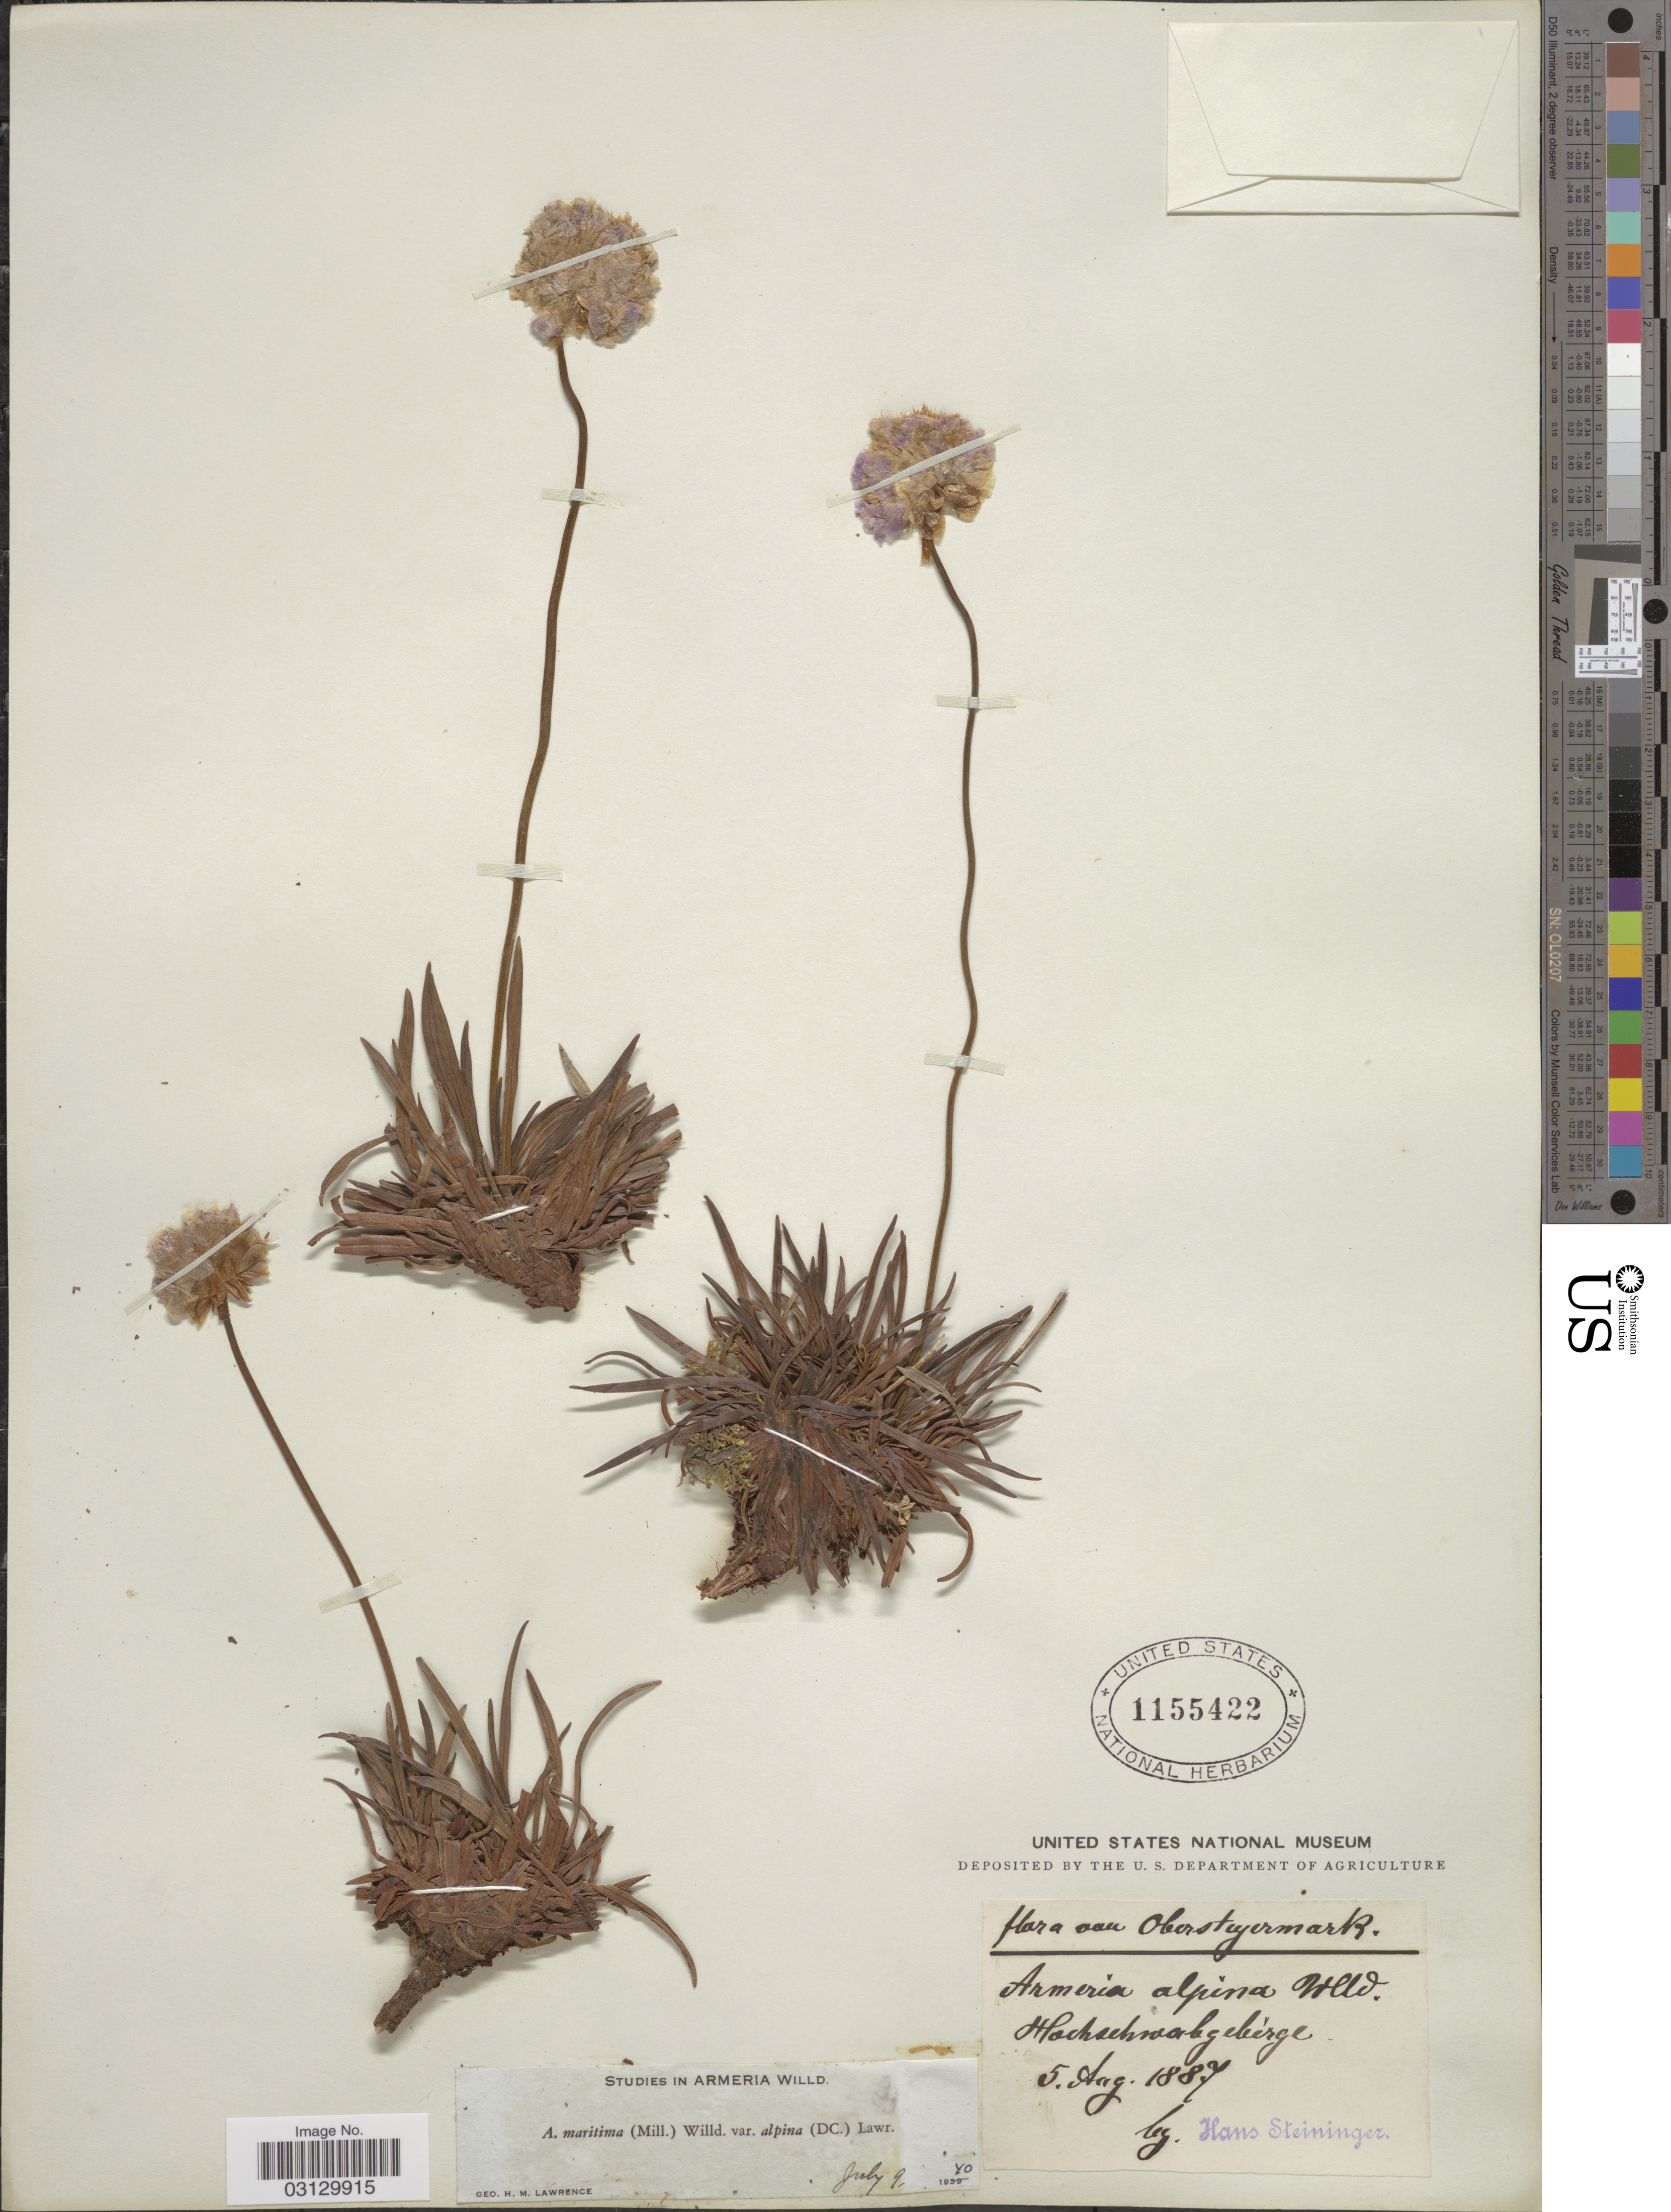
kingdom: Plantae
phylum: Tracheophyta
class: Magnoliopsida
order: Caryophyllales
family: Plumbaginaceae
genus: Armeria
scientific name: Armeria maritima subsp. alpina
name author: (Willd.) P. Silva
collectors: H. Steininger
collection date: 1887-08-05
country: Austria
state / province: Steiermark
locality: Obersteyermark. Mochschwabgebërge [interpreted].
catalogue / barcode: US 1155422